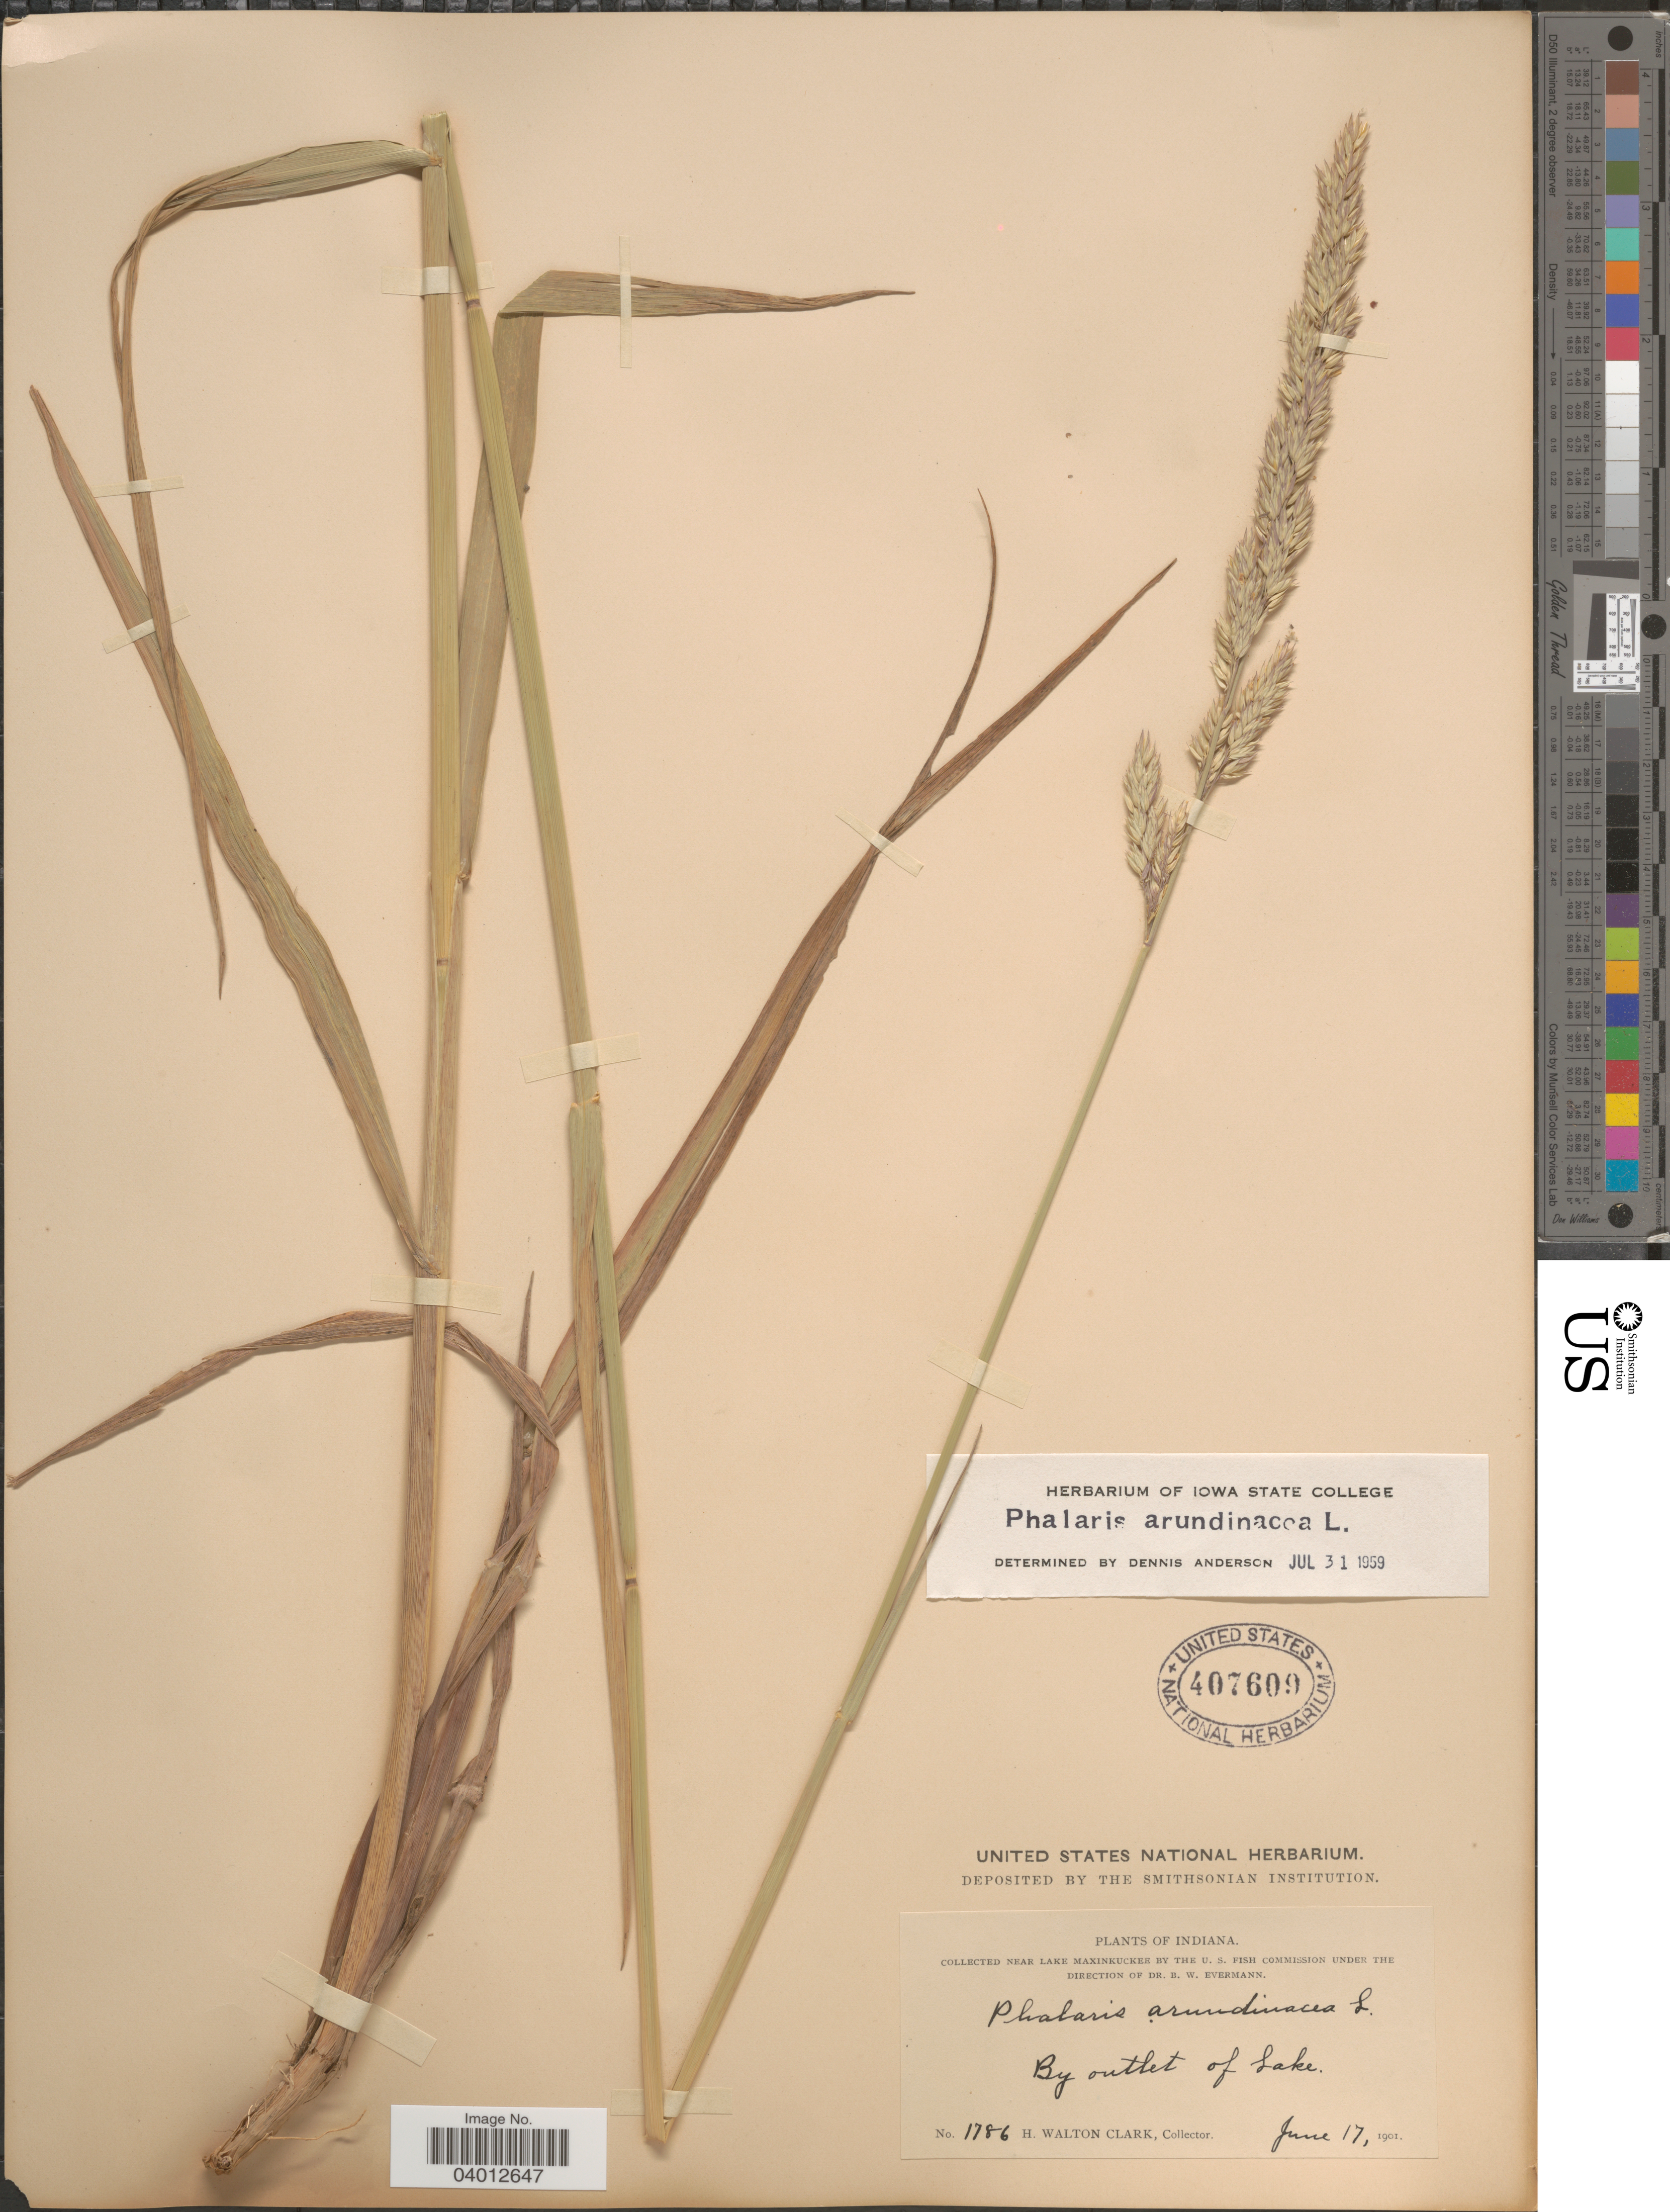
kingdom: Plantae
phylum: Tracheophyta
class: Liliopsida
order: Poales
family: Poaceae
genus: Phalaris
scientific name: Phalaris arundinacea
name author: L.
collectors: H. W. Clark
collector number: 1786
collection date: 1901-06-17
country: United States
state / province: Indiana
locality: Near Lake Maxinkuckee. By outlet of Lake.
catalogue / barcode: US 407609